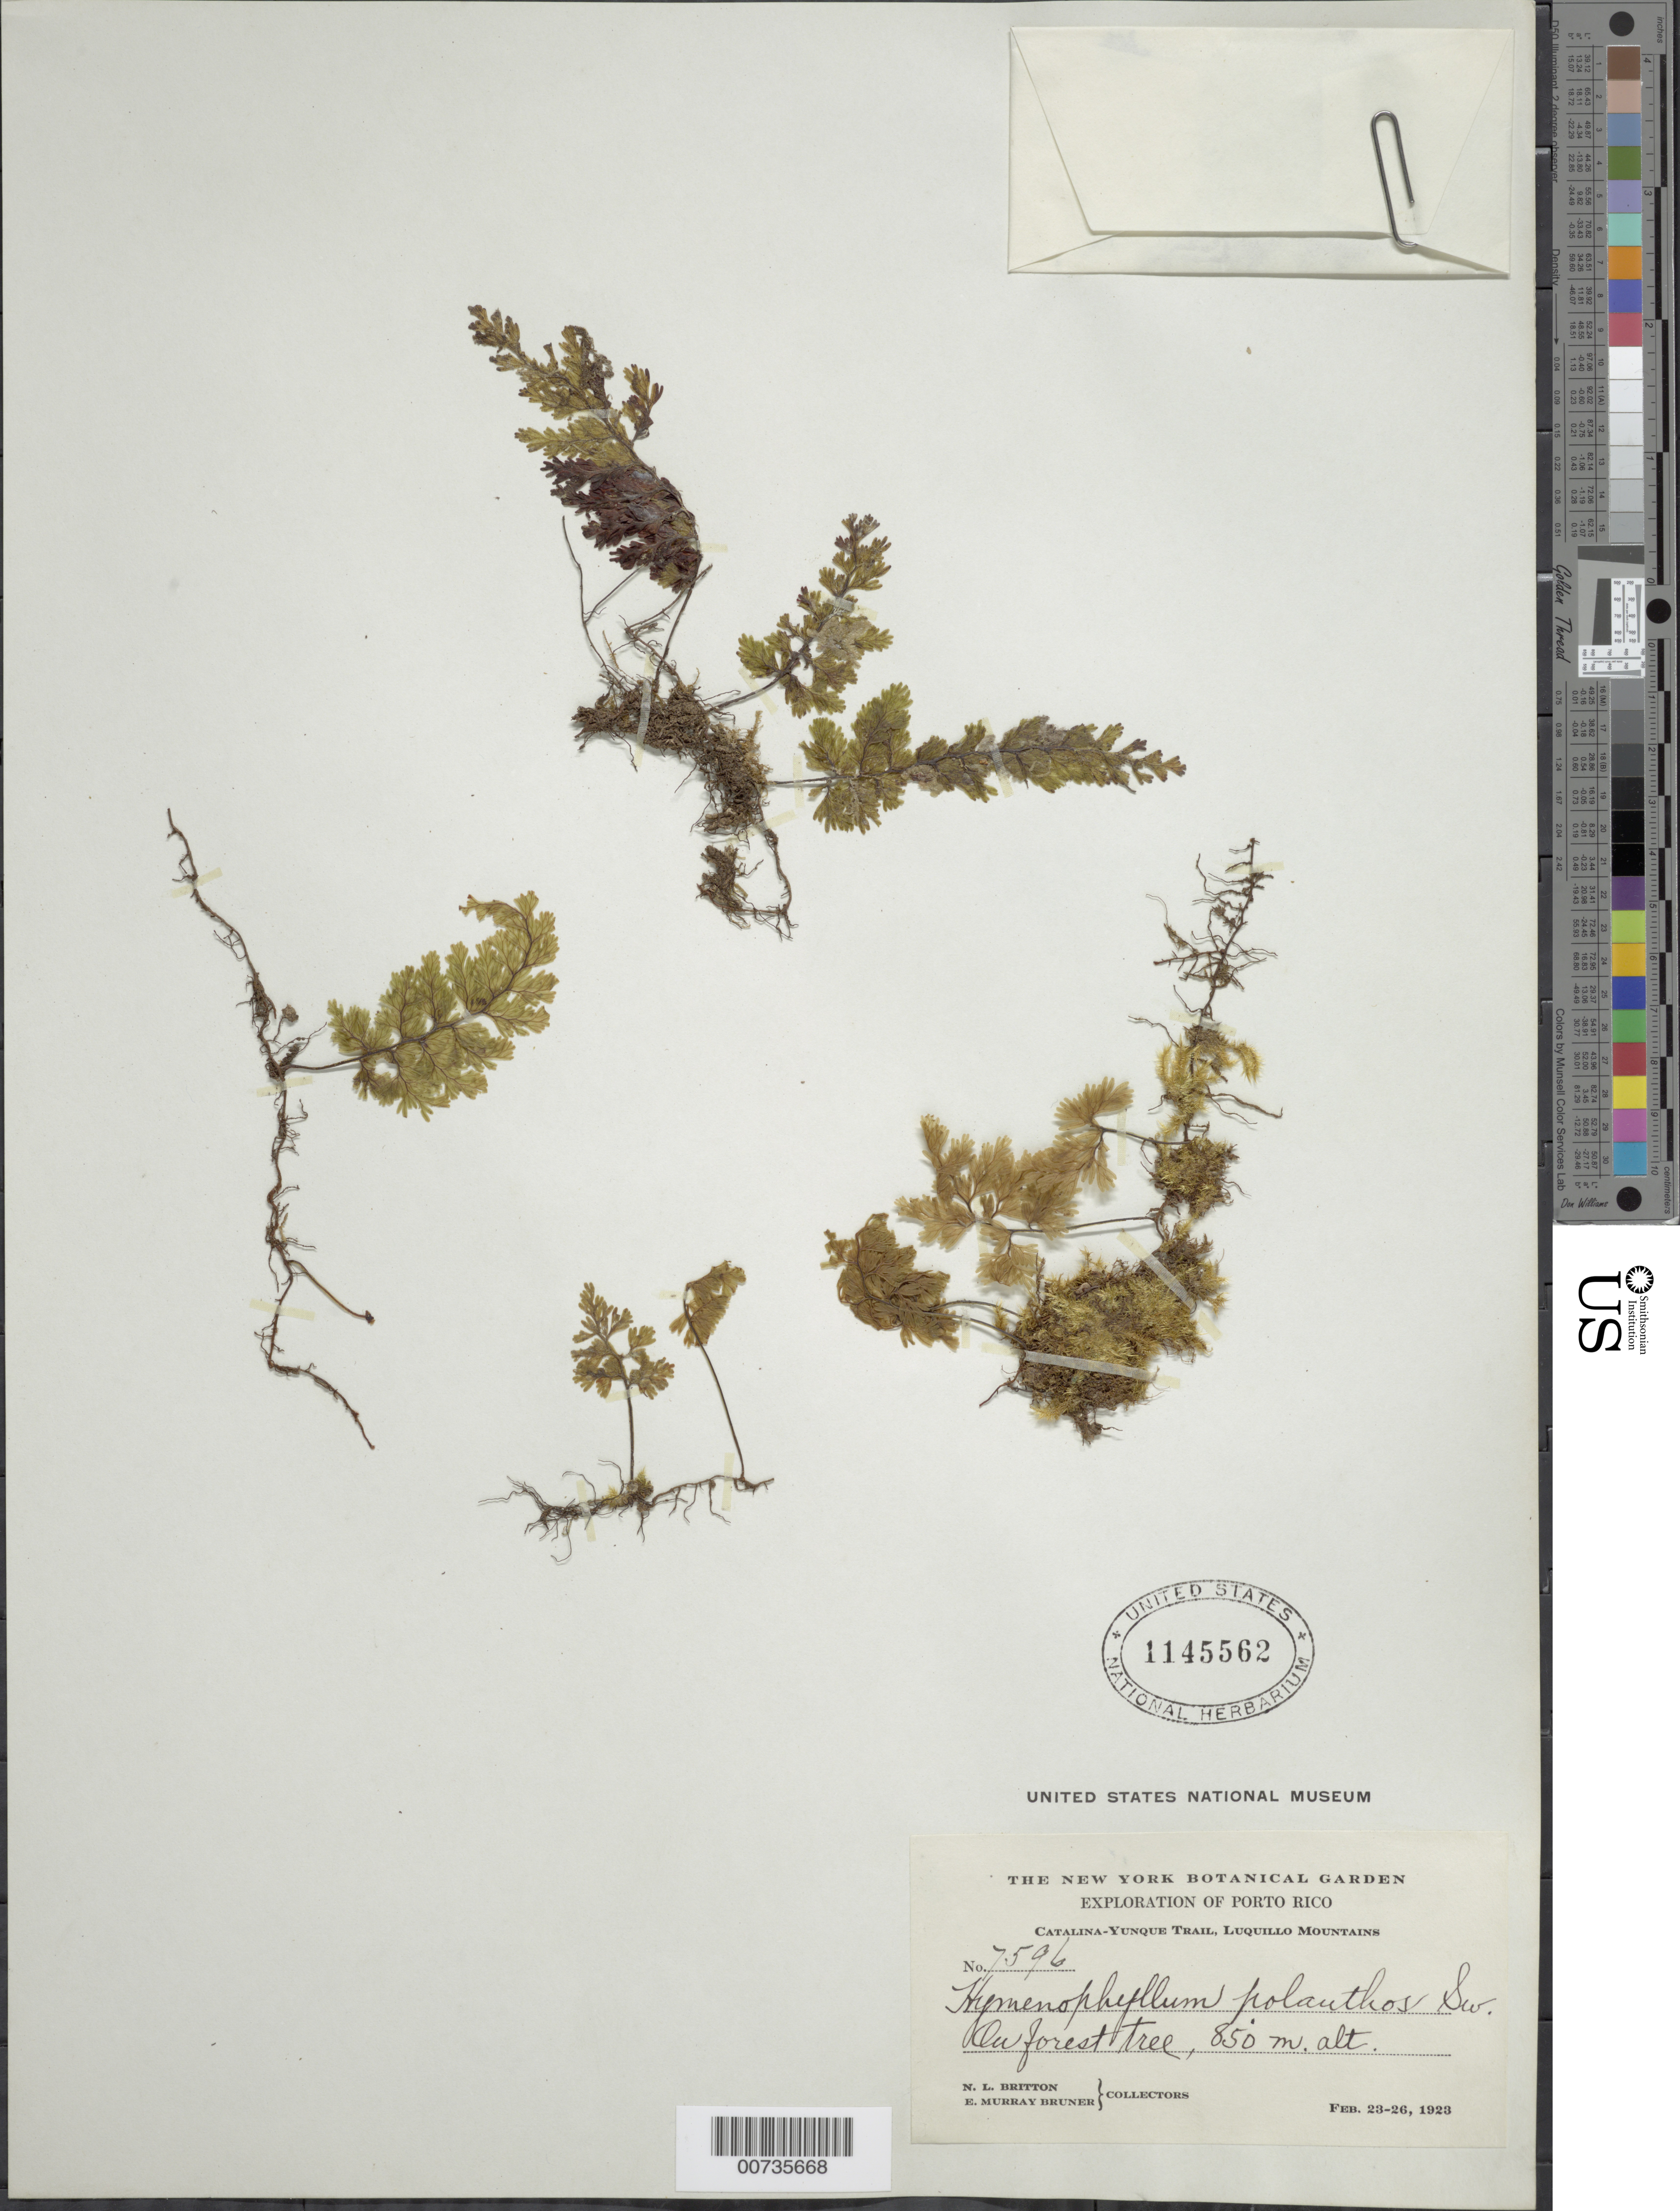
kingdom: Plantae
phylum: Tracheophyta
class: Polypodiopsida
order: Hymenophyllales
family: Hymenophyllaceae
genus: Hymenophyllum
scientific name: Hymenophyllum polyanthos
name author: (Sw.) Sw.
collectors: N. Britton & E. Murray Bruner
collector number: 7596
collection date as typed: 23 Feb 1923 to 26 Feb 1923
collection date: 1923-02-23/1923-02-26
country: Puerto Rico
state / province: Luquillo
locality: Catalina-Yunque Trail, Luquillo Mts.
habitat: On forest tree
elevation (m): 850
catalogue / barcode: US 1145562